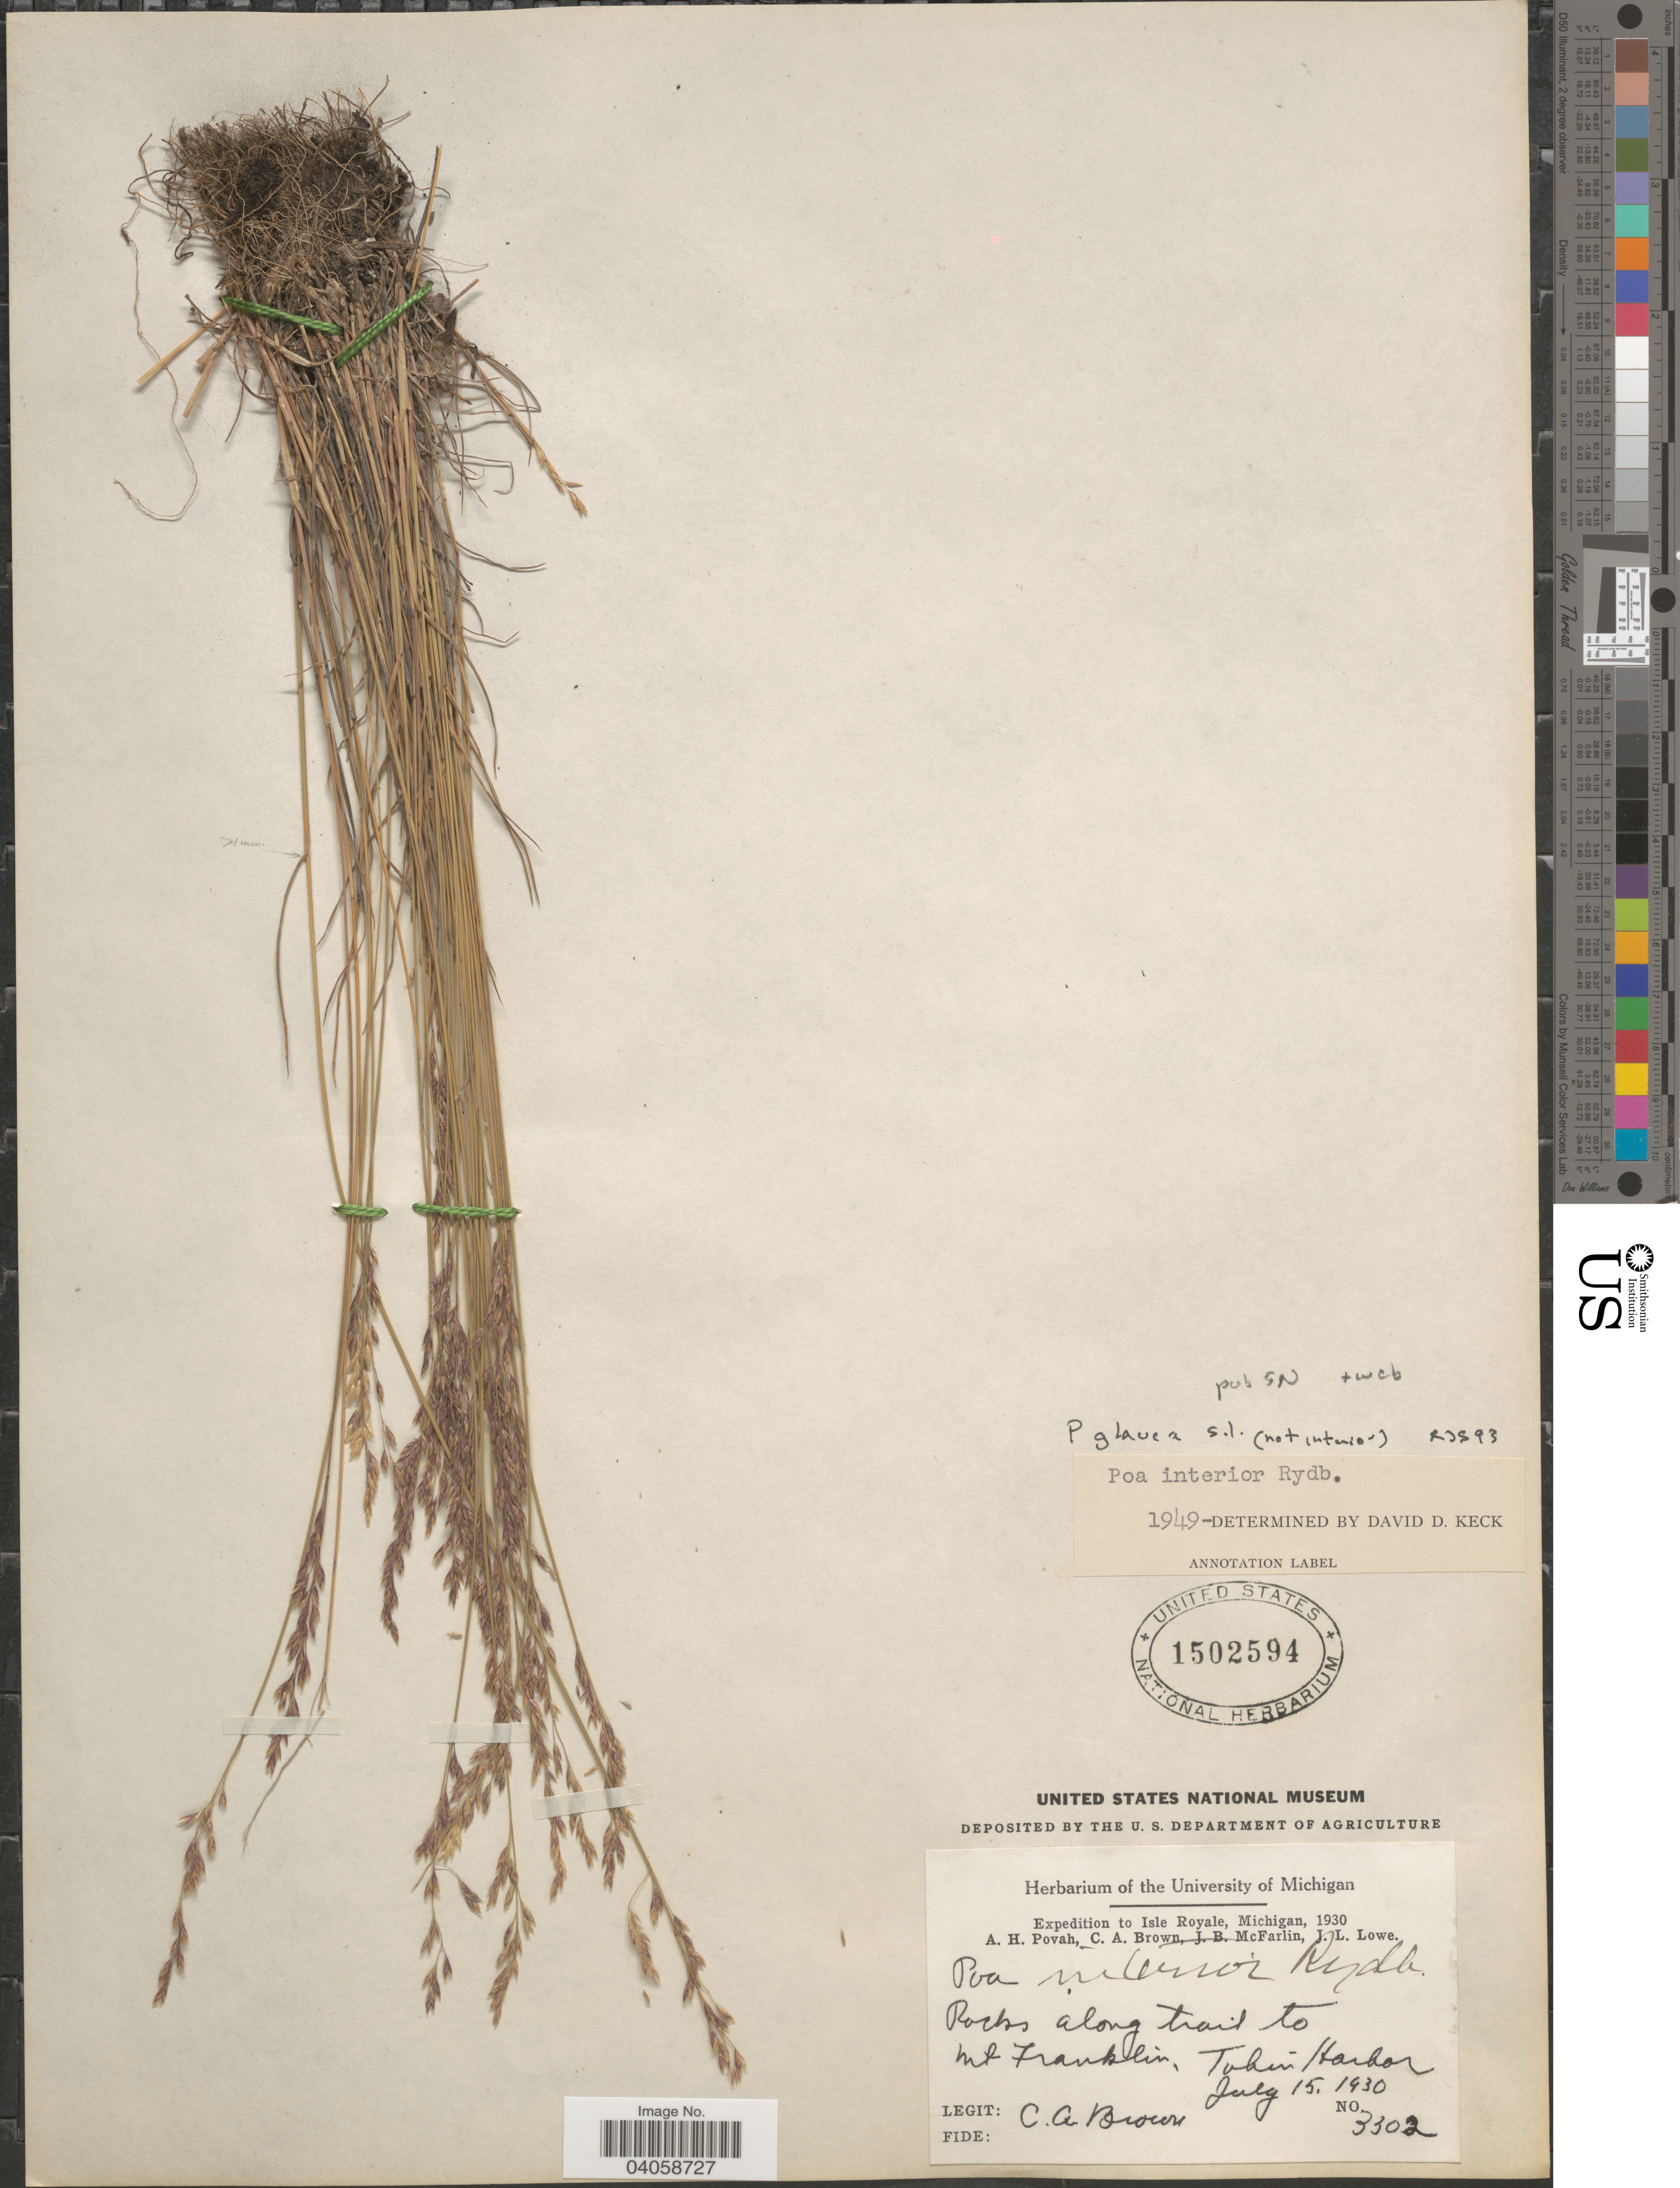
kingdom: Plantae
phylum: Tracheophyta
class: Liliopsida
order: Poales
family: Poaceae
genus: Poa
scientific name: Poa glauca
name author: Vahl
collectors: C. A. Brown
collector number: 3302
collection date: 1930-07-15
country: United States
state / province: Michigan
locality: Isle Royale, Michigan. Rocks along trail to Mt Franklin, Tobin Harbor.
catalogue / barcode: US 1502594